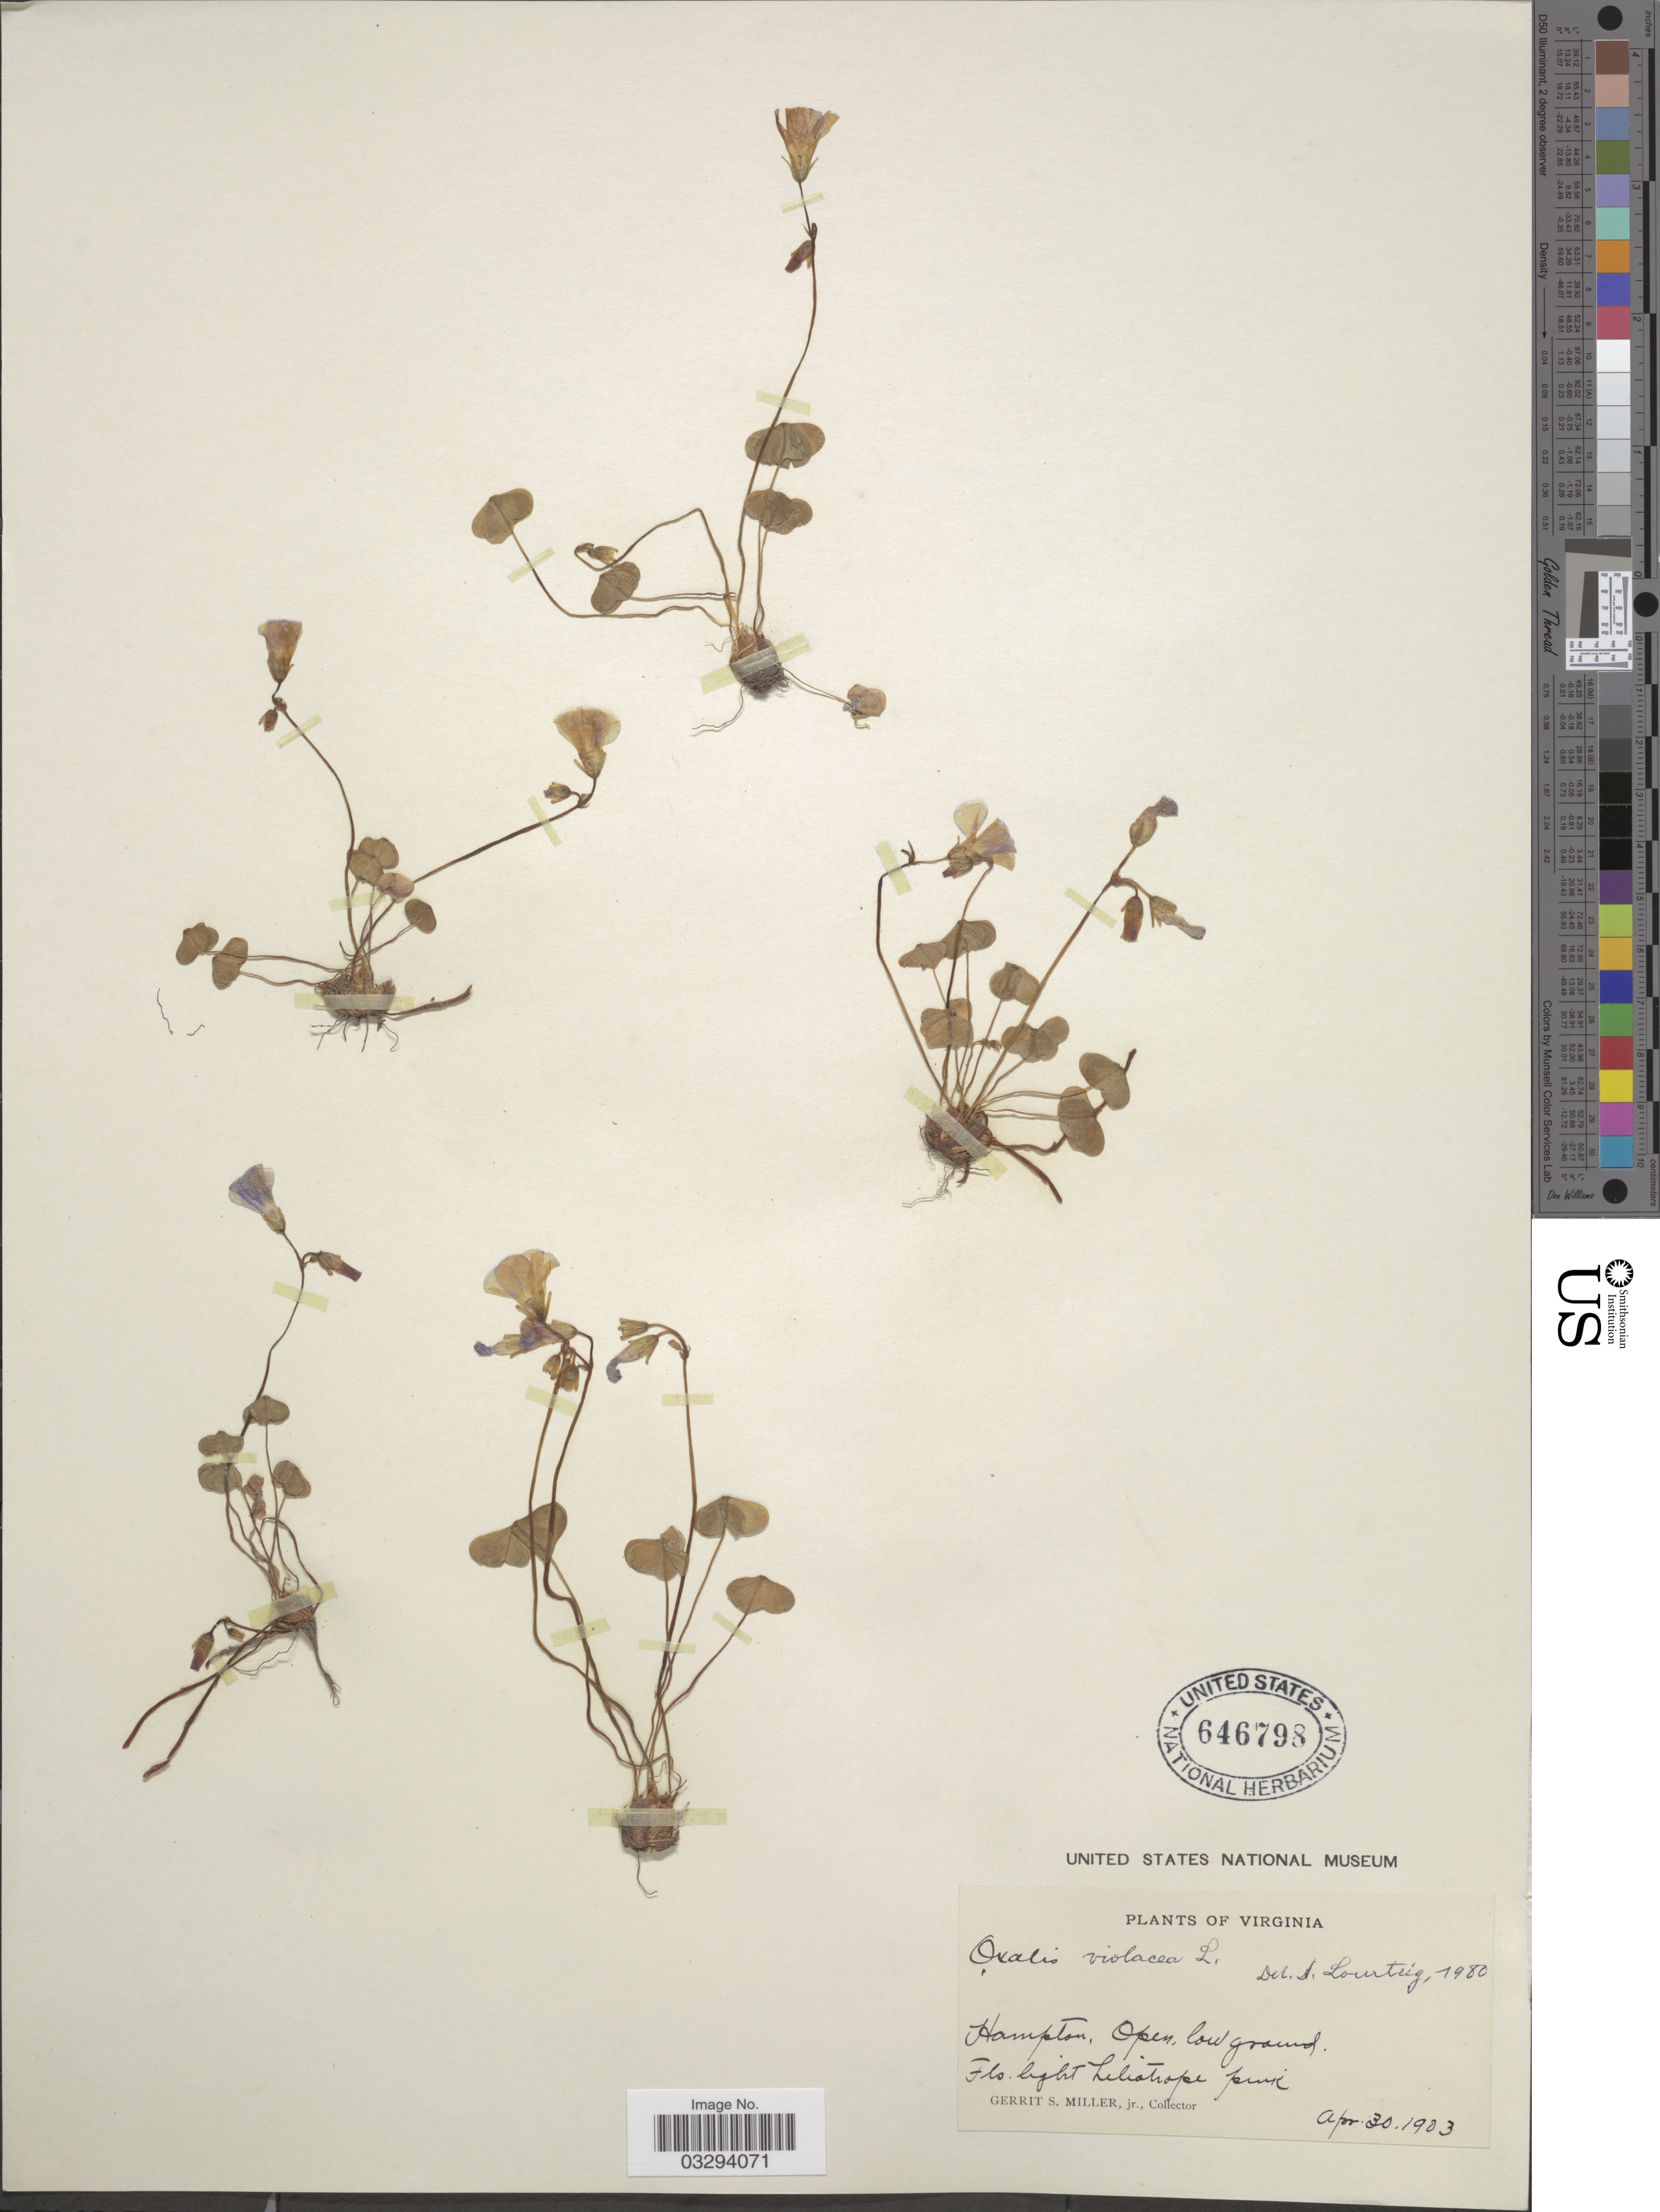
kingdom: Plantae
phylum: Tracheophyta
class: Magnoliopsida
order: Oxalidales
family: Oxalidaceae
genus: Oxalis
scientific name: Oxalis violacea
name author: L.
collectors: G. S. Miller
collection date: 1903-04-30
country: United States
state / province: Virginia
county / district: City of Hampton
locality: Hampton.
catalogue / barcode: US 646798